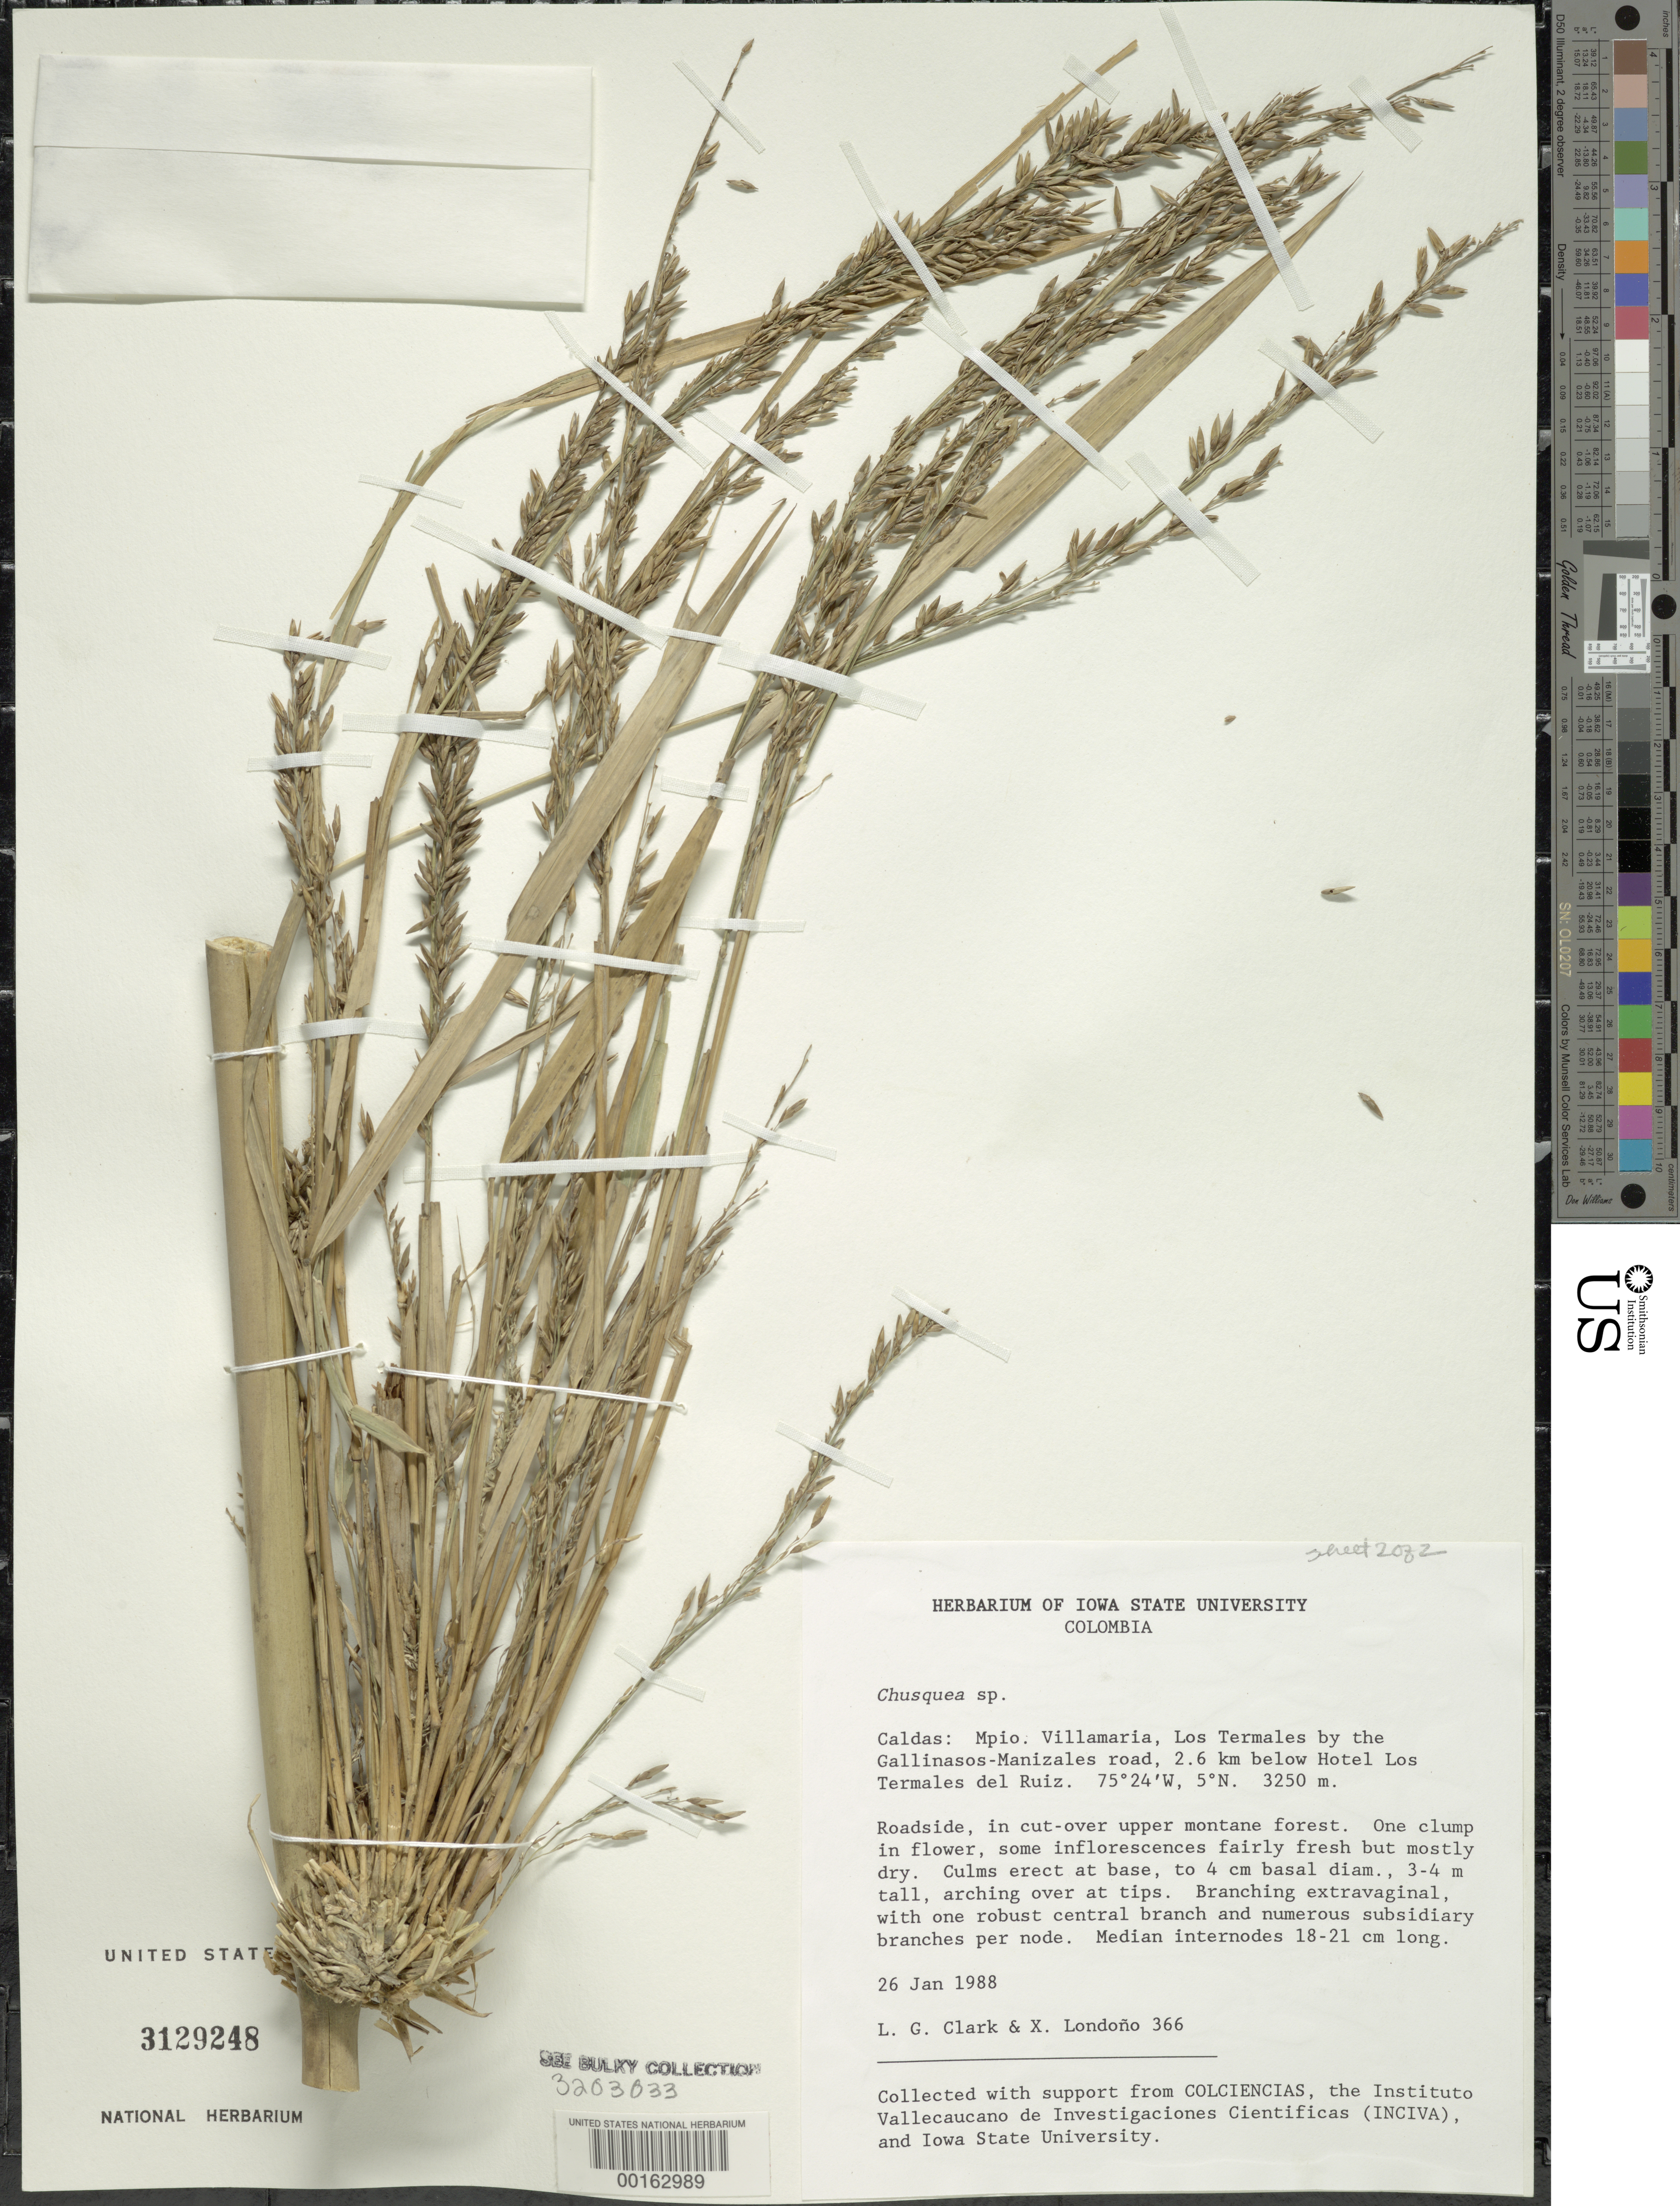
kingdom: Plantae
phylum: Tracheophyta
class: Liliopsida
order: Poales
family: Poaceae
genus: Chusquea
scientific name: Chusquea sp.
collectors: L. G. Clark & X. Londoño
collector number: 366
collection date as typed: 26 Jan 1988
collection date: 1988-01-26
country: Colombia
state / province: Caldas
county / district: Villamaría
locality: Mun. VillaMaria, los Termales by the Gallinasos-Manizales road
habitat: Roadside, in cut-over upper montane forest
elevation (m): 3250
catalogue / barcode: US 3129248